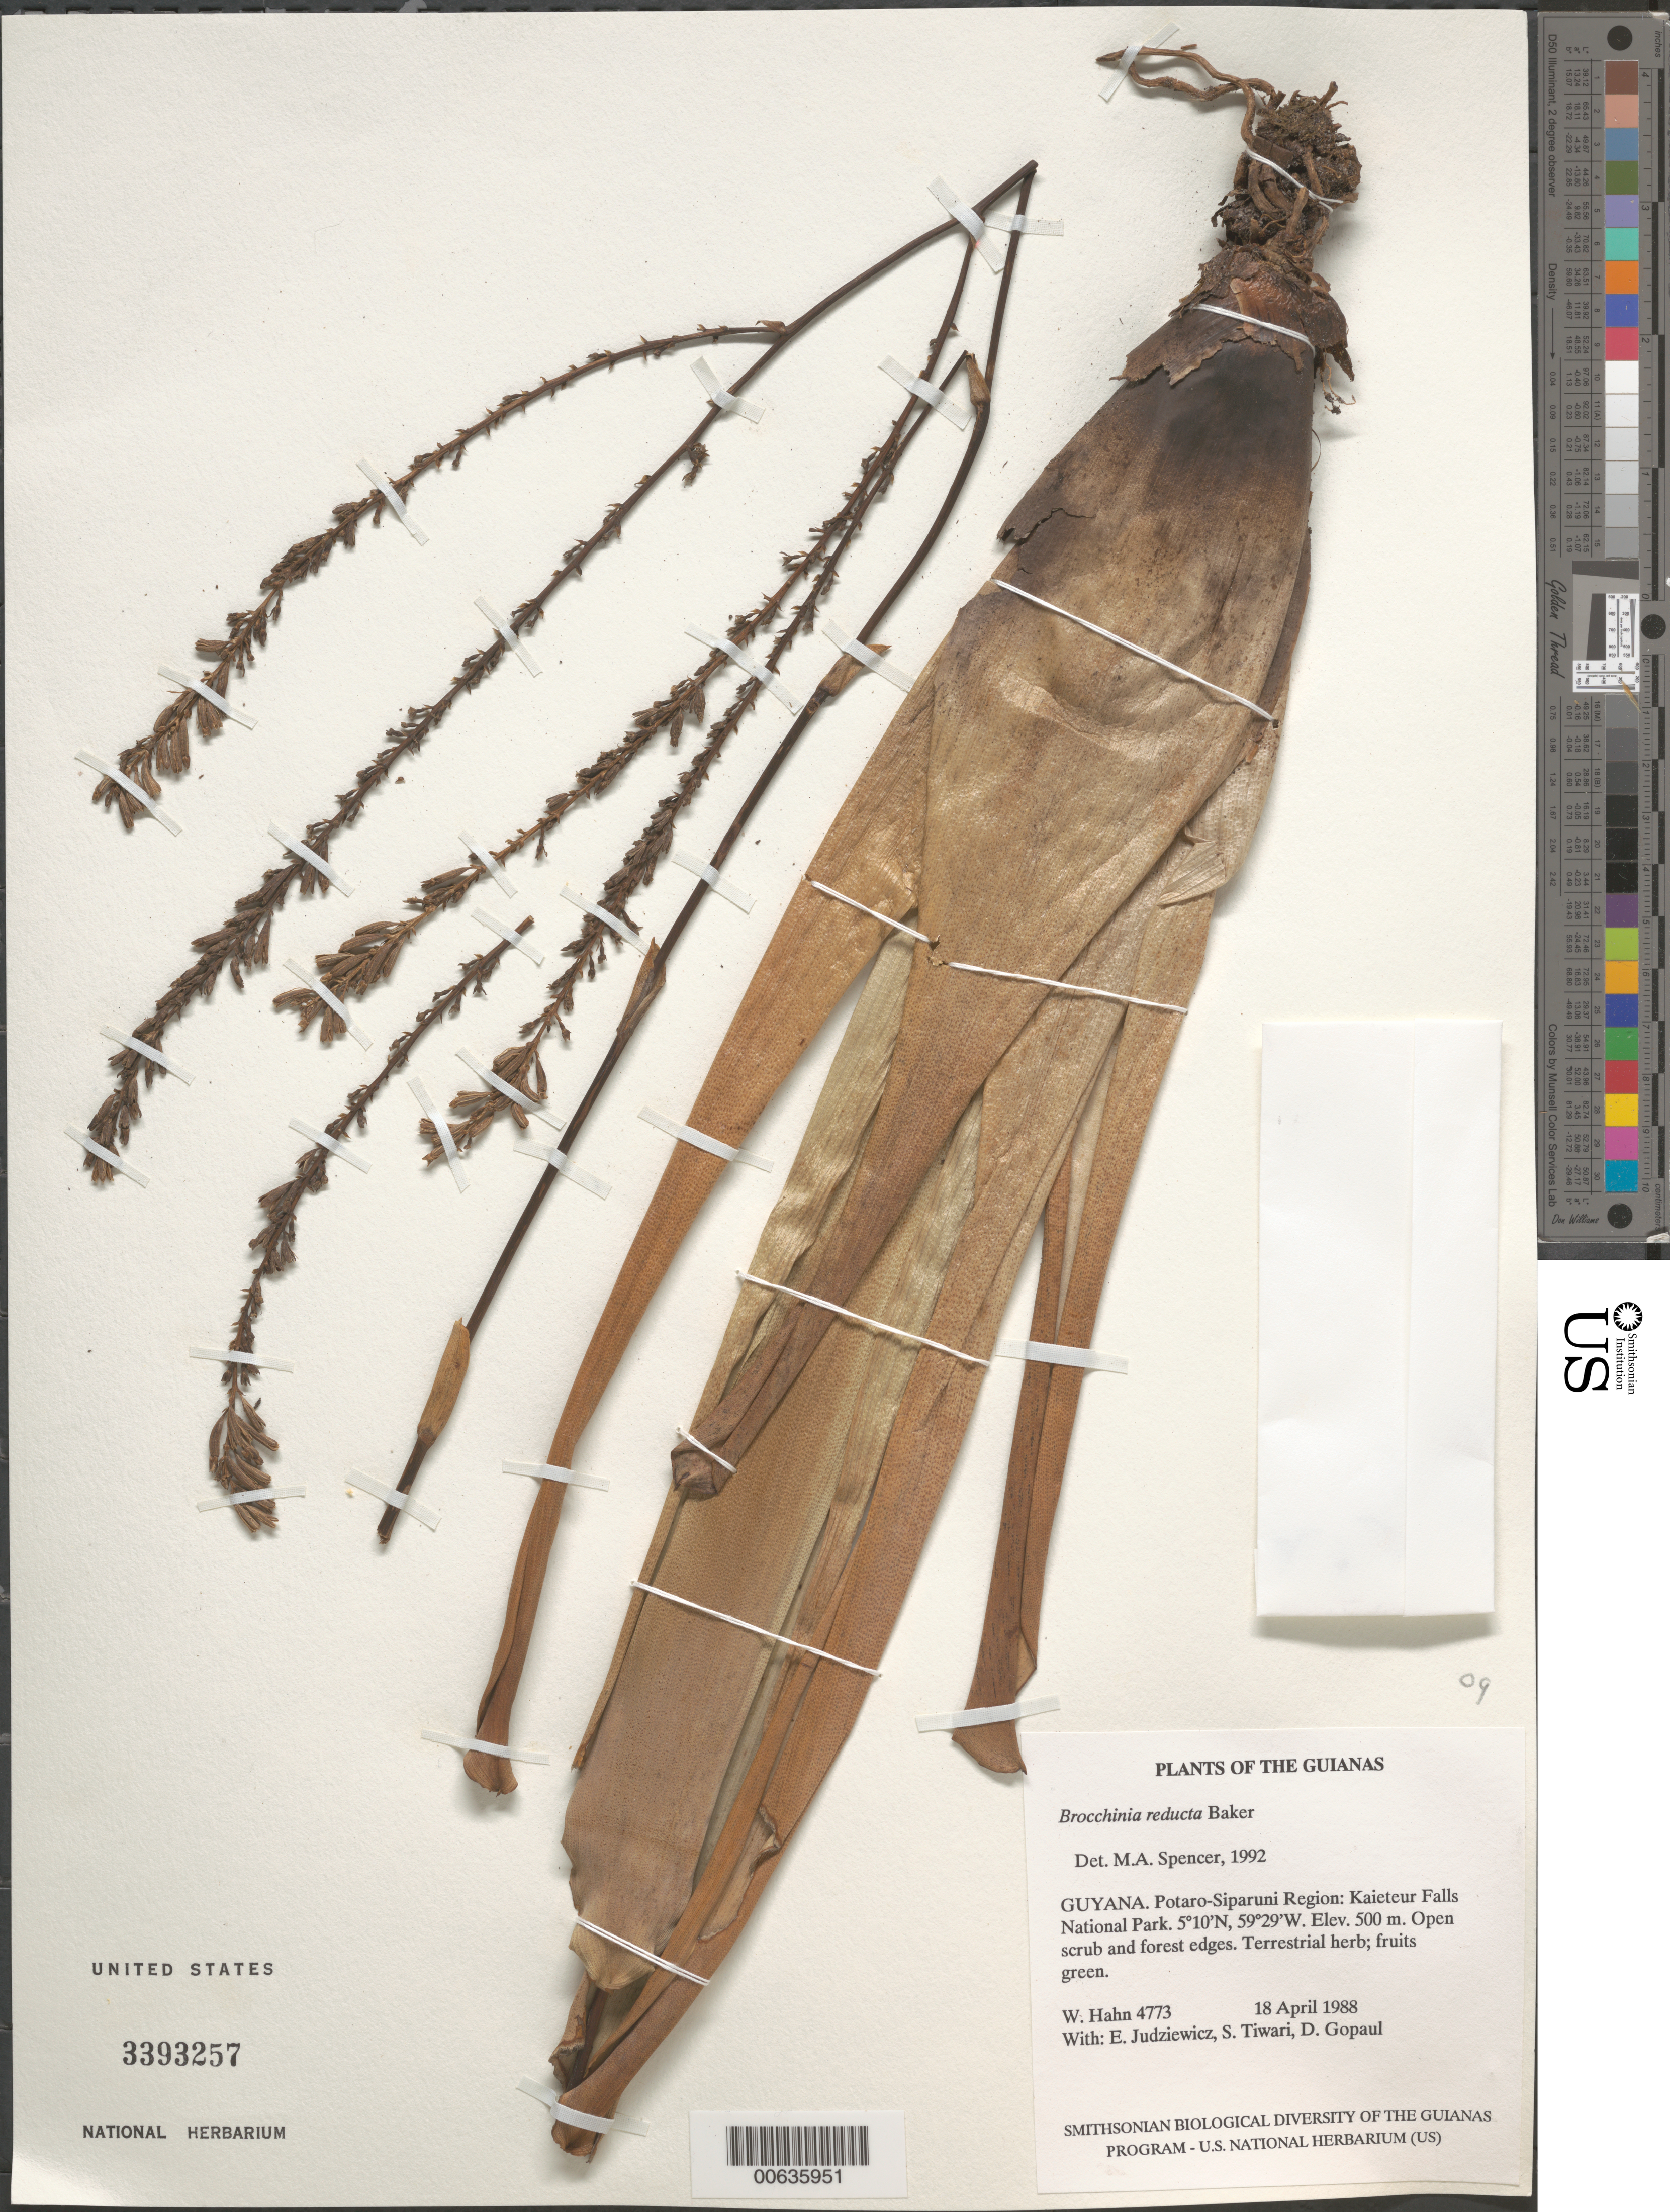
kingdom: Plantae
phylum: Tracheophyta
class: Liliopsida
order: Poales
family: Bromeliaceae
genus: Brocchinia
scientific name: Brocchinia reducta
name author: Baker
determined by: Spencer, M. A.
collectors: W. Hahn, E. J. Judziewicz, S. Tiwari & D. Gopaul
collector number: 4773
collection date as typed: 18 April 1988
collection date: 1988-04-18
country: Guyana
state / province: Potaro-Siparuni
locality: Kaieteur Falls National Park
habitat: Open scrub and forest edges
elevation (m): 500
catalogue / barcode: US 3393257